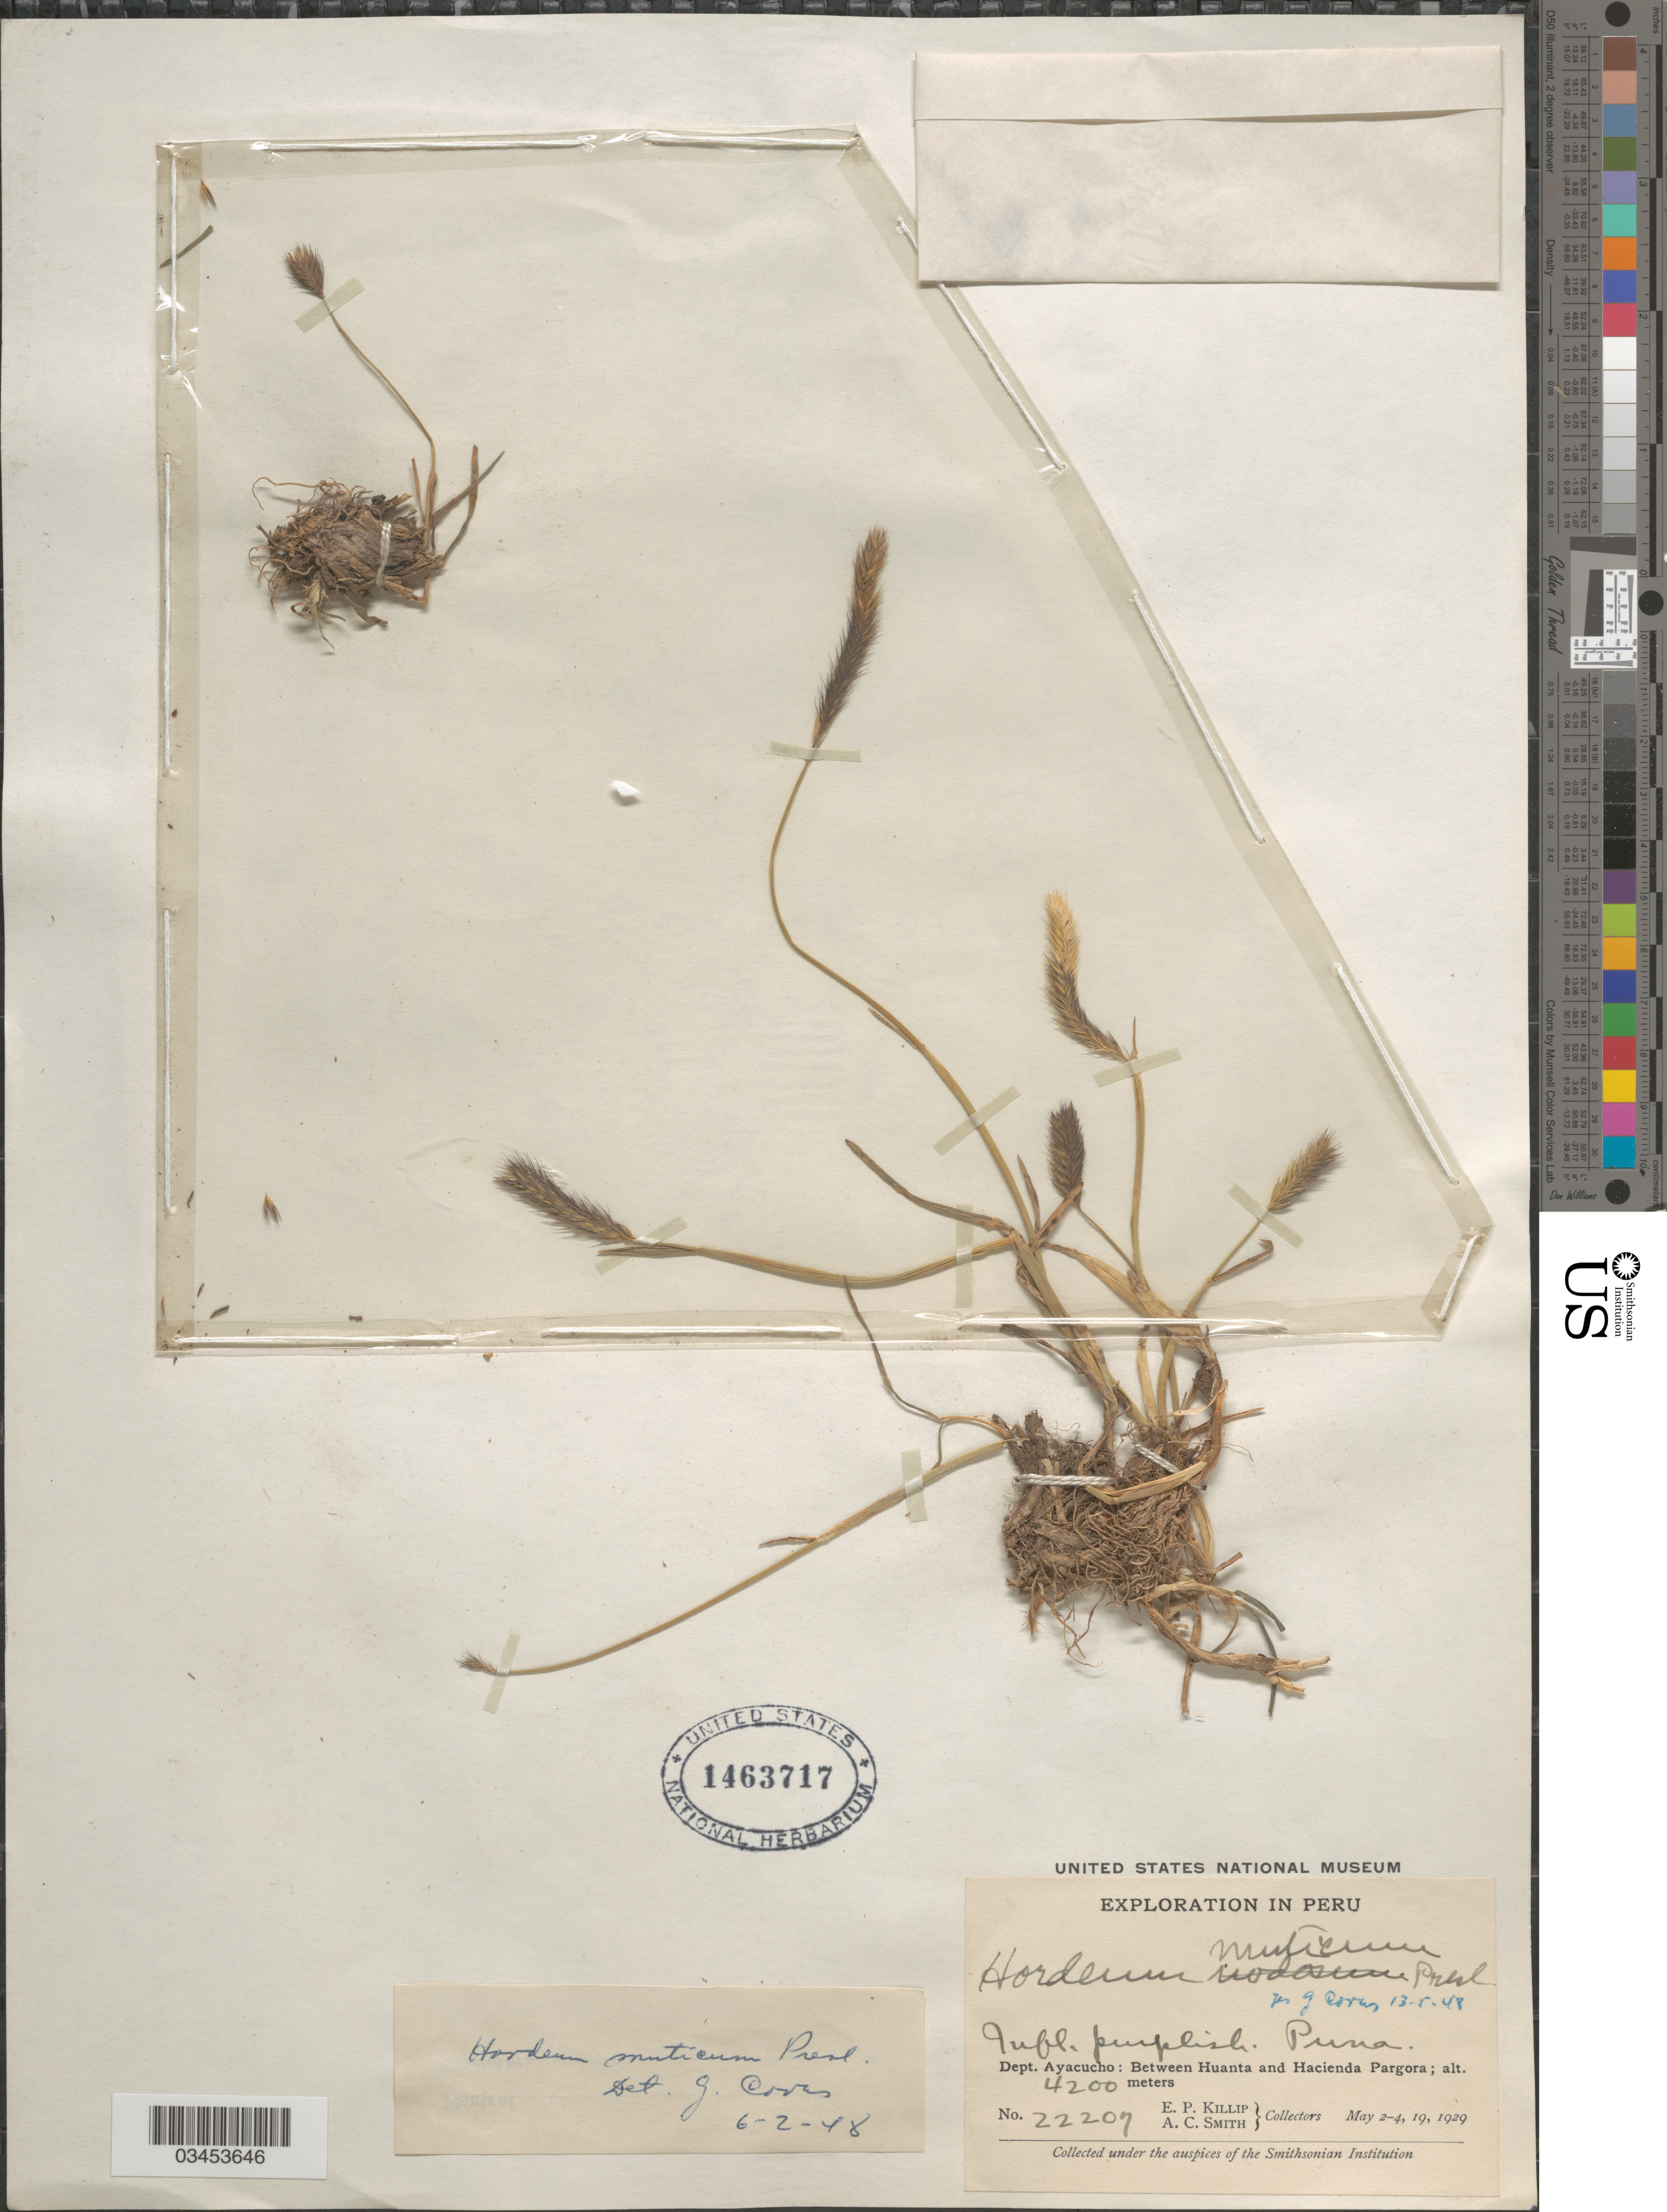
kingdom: Plantae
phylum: Tracheophyta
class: Liliopsida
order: Poales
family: Poaceae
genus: Hordeum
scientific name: Hordeum muticum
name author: J. Presl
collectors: E. P. Killip & A. C. Smith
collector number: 22207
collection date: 1929-05-02/1929-05-19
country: Peru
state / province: Ayacucho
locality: Exploration in Peru. Puna. Dept. Ayacucho : Between Huanta and Hacienda Pargora.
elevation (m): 4200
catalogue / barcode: US 1463717